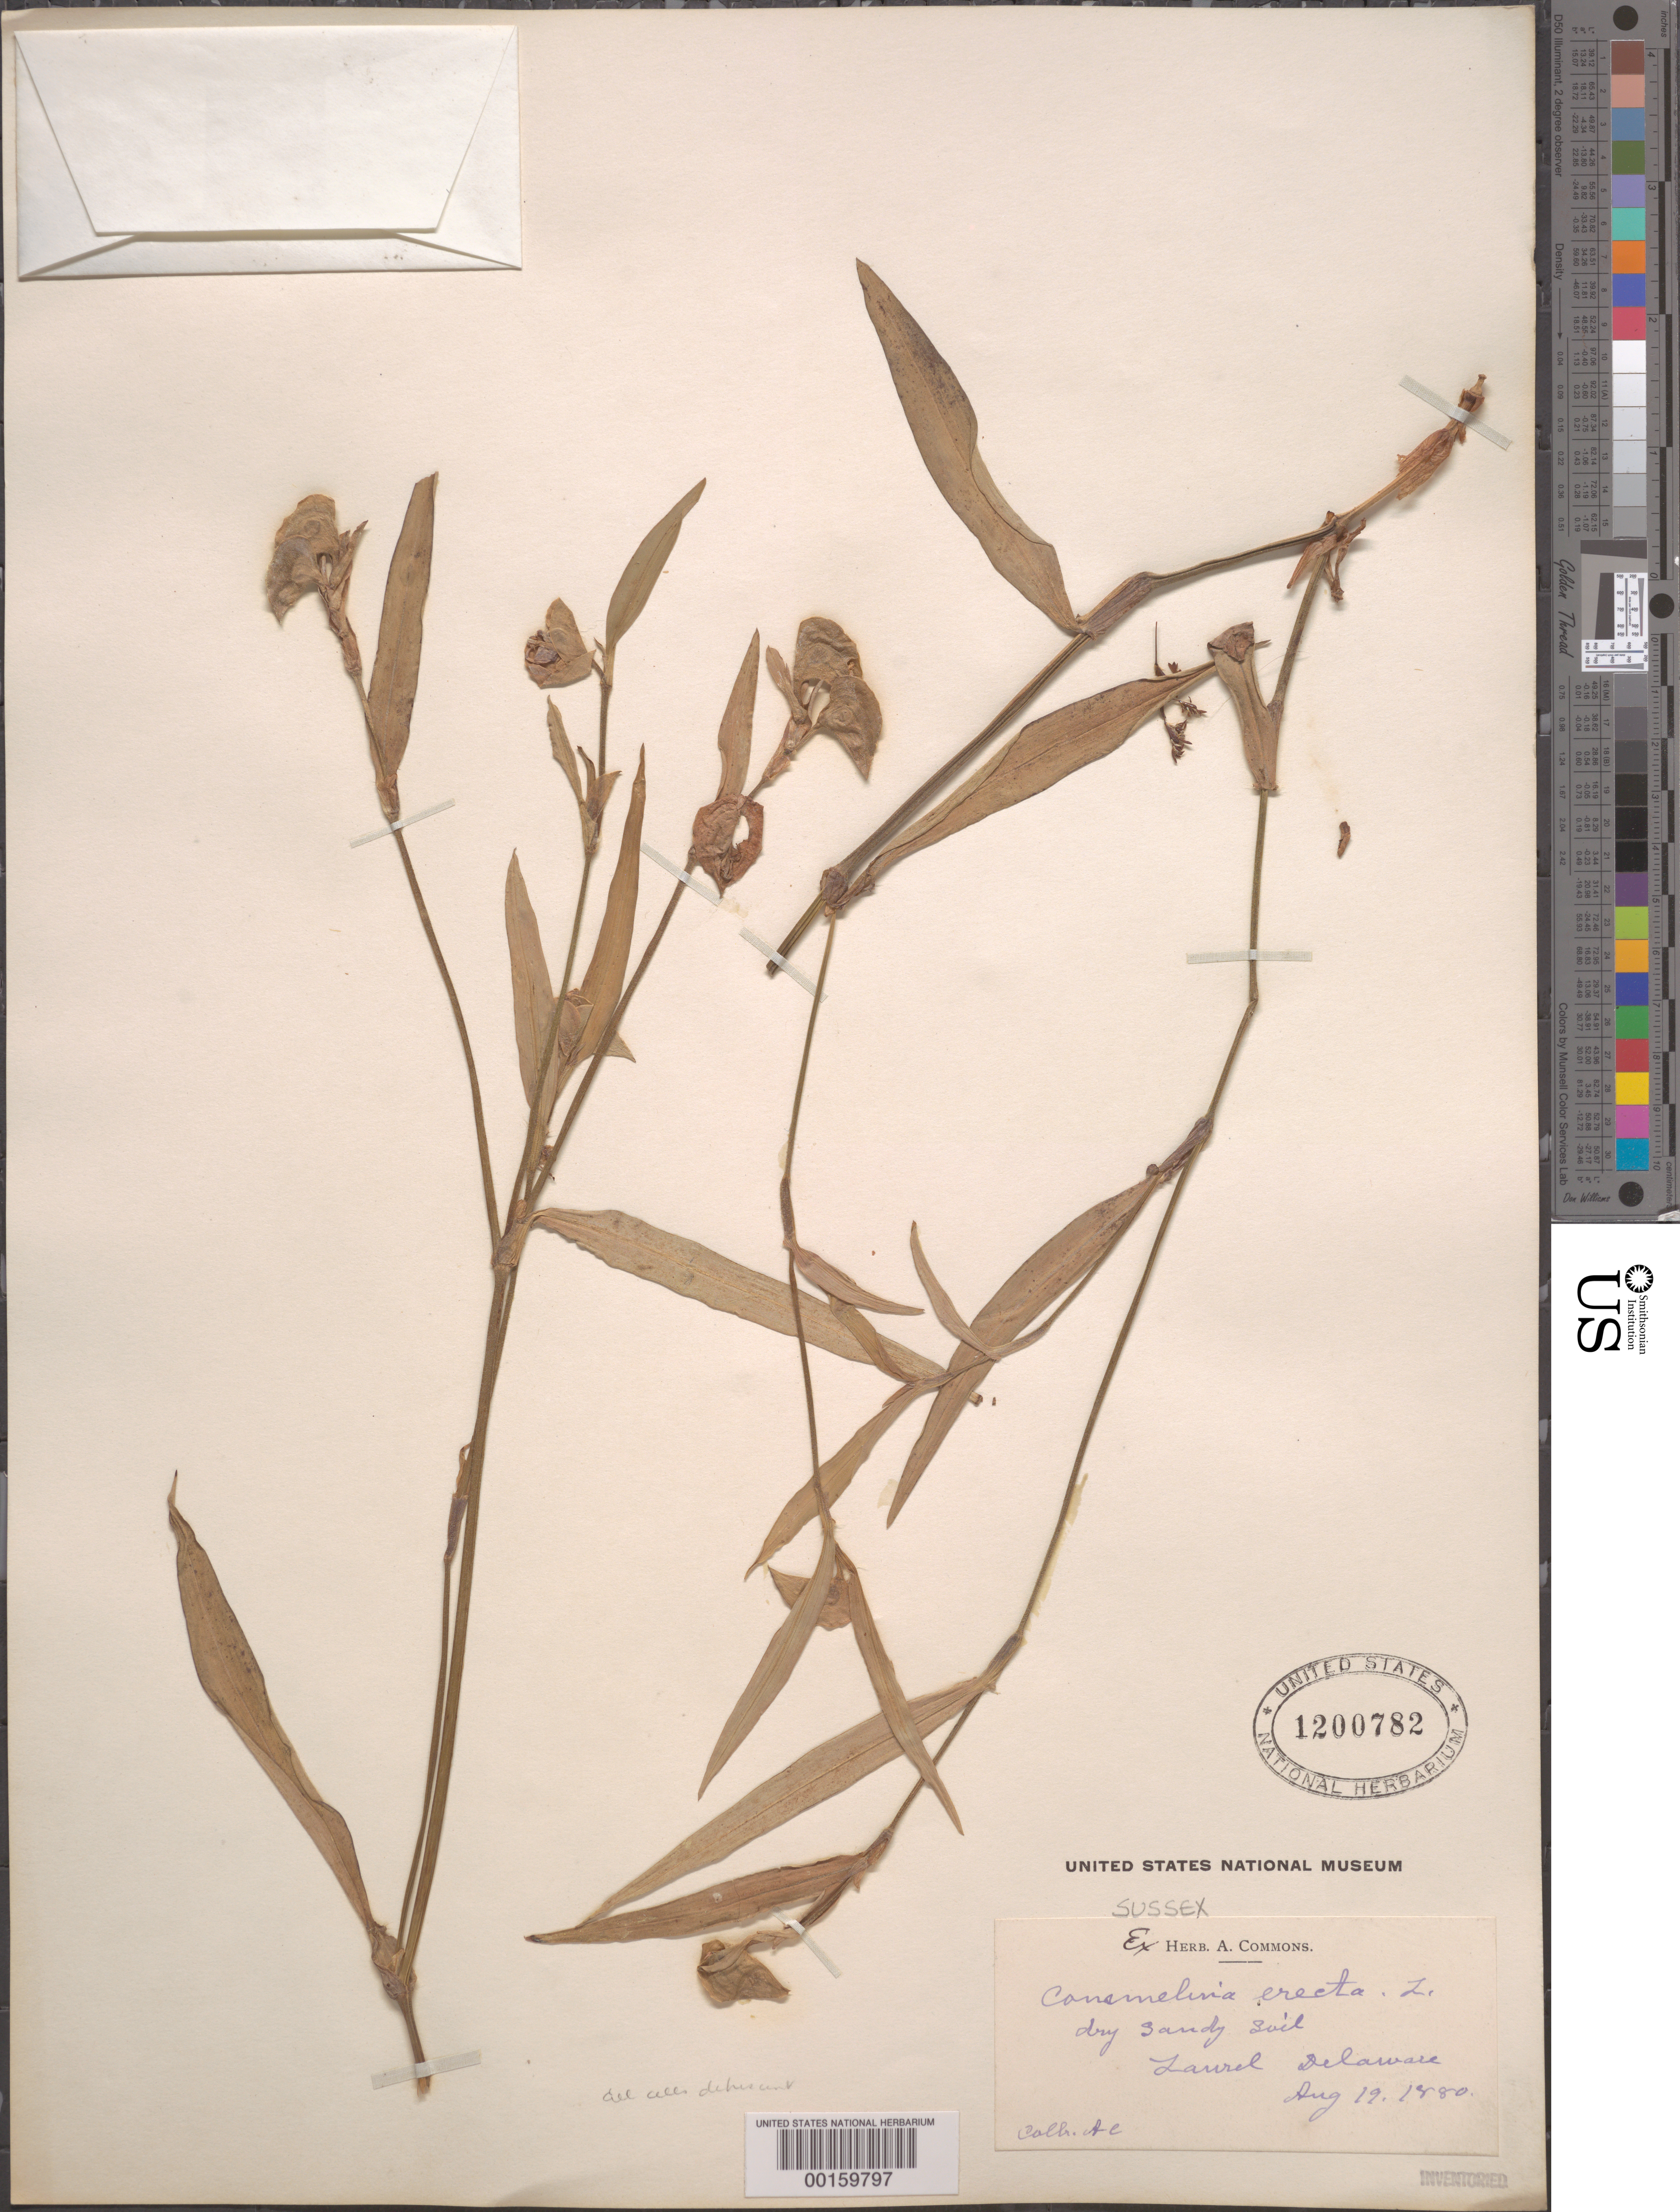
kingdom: Plantae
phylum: Tracheophyta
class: Liliopsida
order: Commelinales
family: Commelinaceae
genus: Commelina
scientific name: Commelina erecta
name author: L.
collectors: A. Commons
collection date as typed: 19 Aug 1880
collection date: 1880-08-19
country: United States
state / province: Delaware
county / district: Sussex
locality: Laurel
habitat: Dry sandy soil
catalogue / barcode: US 1200782